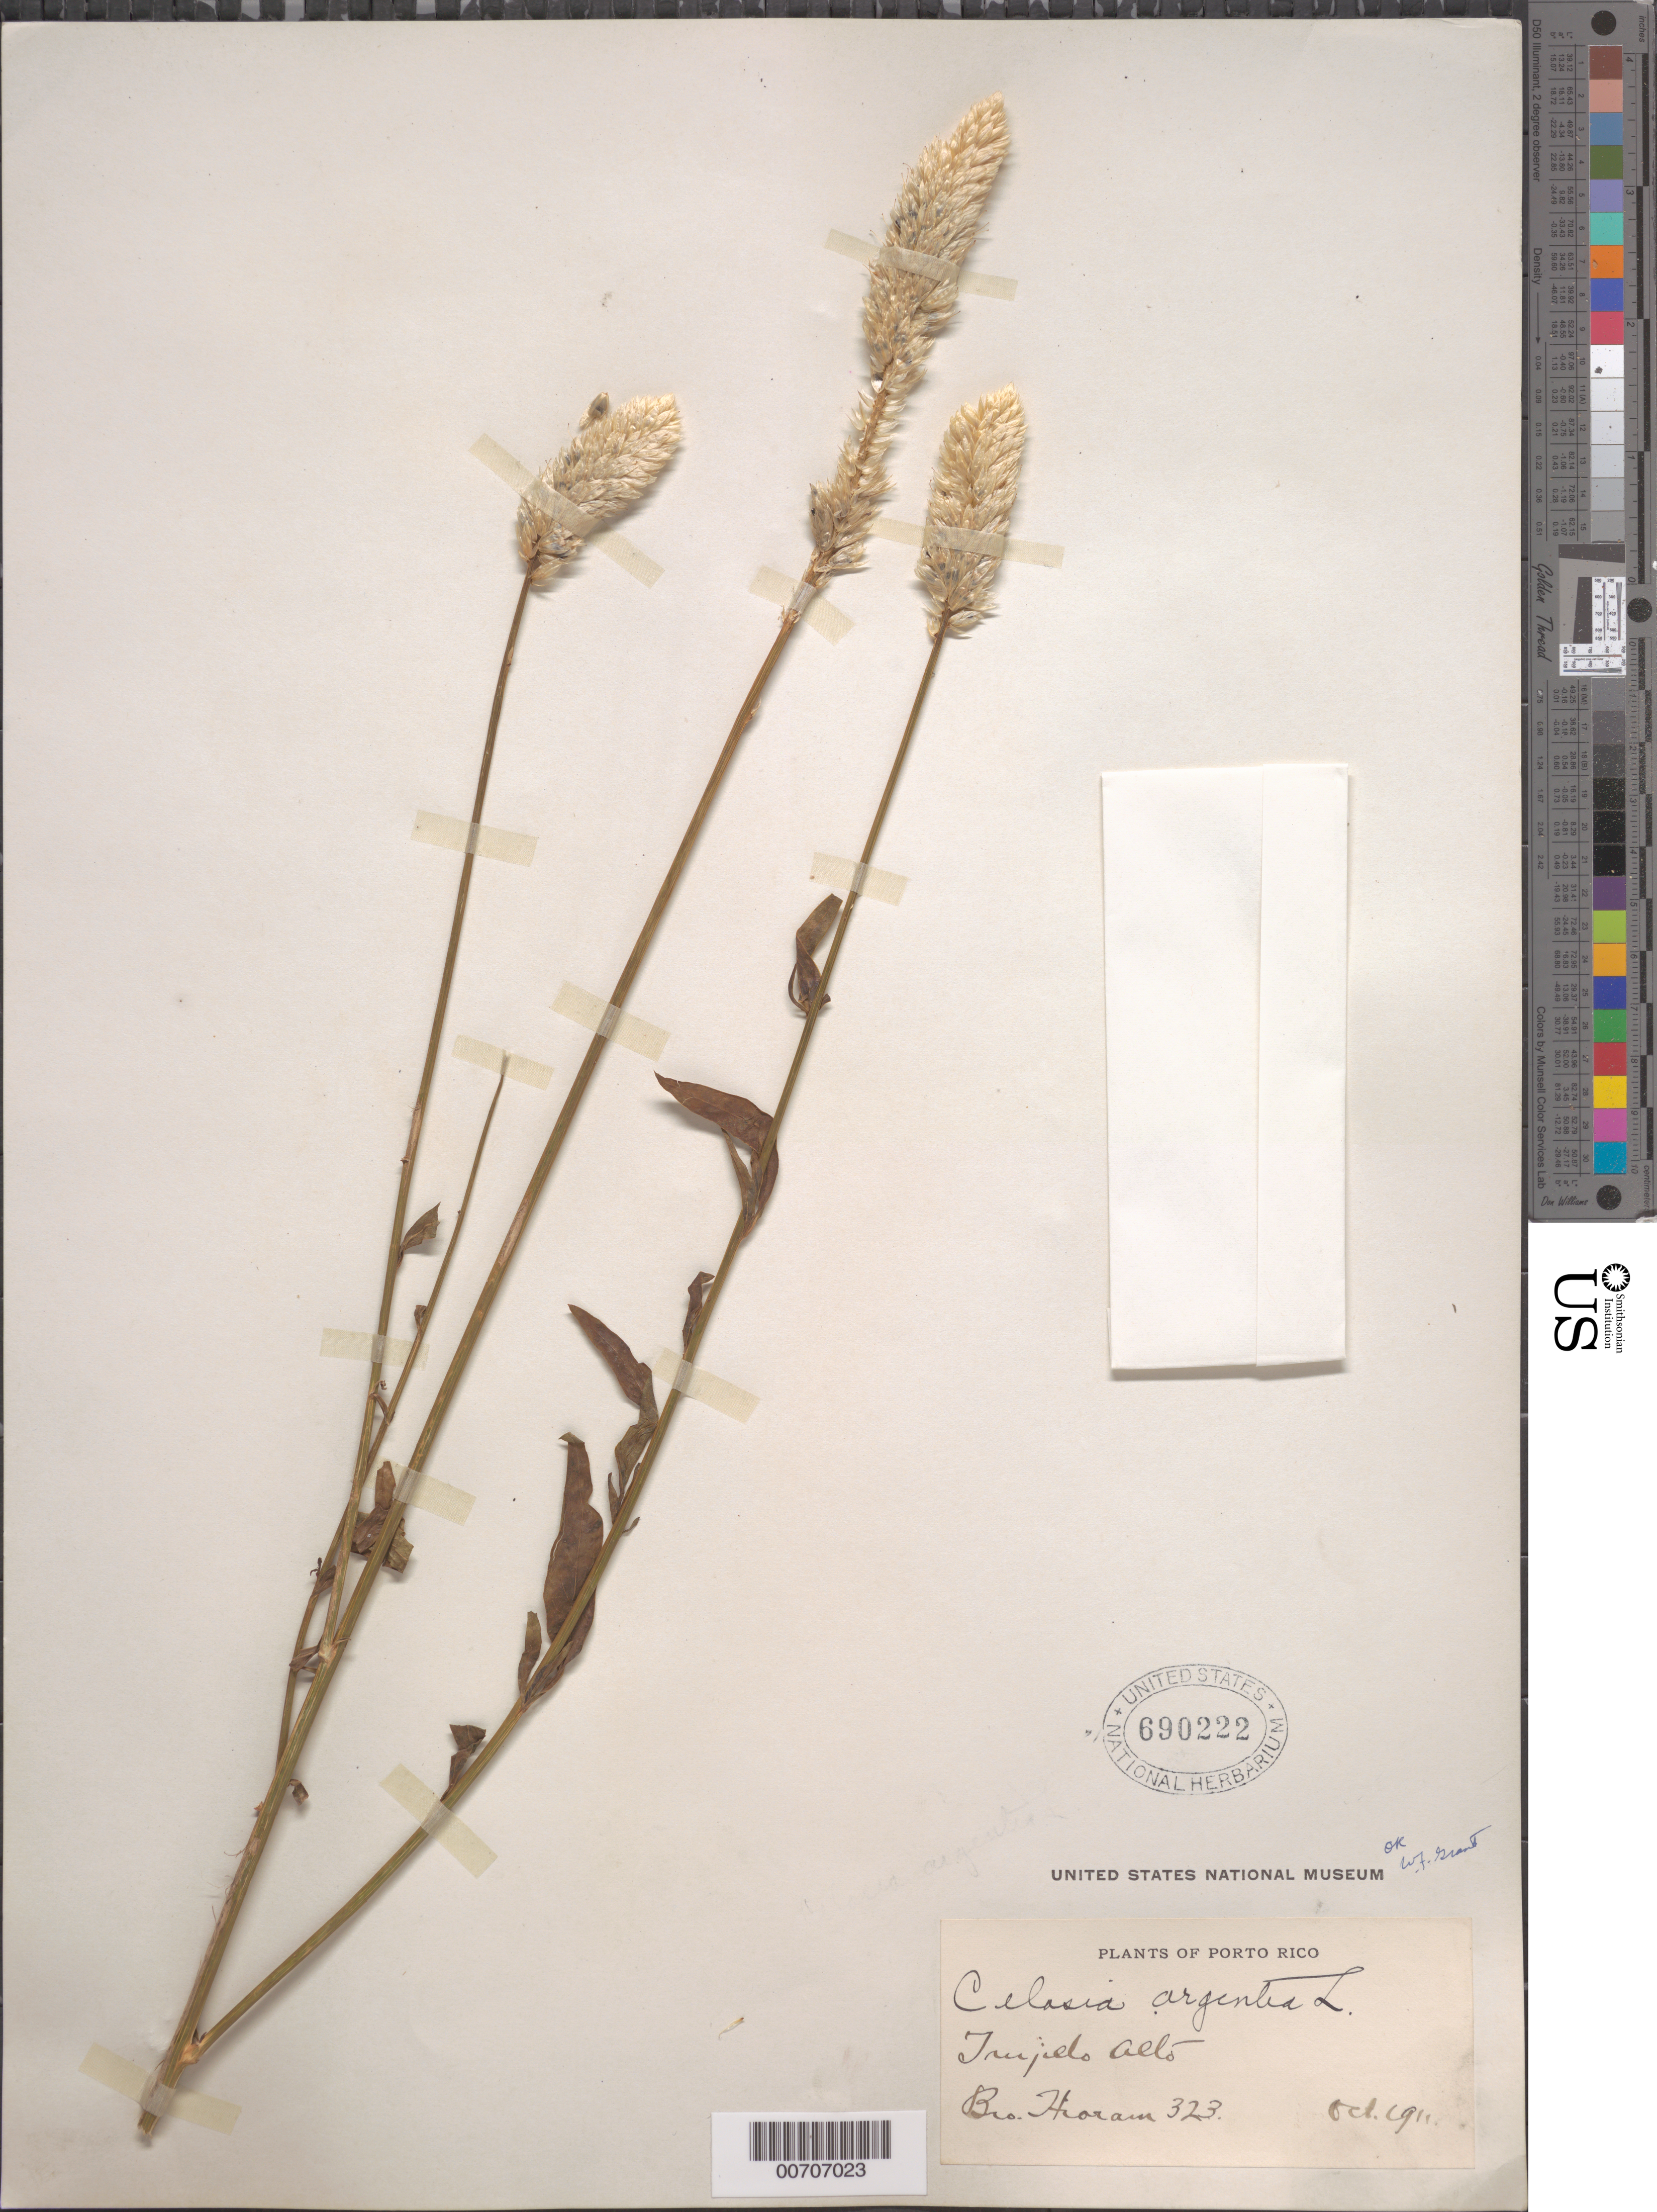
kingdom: Plantae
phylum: Tracheophyta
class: Magnoliopsida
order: Caryophyllales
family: Amaranthaceae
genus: Celosia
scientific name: Celosia argentea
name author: L.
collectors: Bro. Hioram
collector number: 323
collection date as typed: Oct 1911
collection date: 1911-10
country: Puerto Rico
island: Greater Antilles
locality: Jrujielo Alto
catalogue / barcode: US 690222